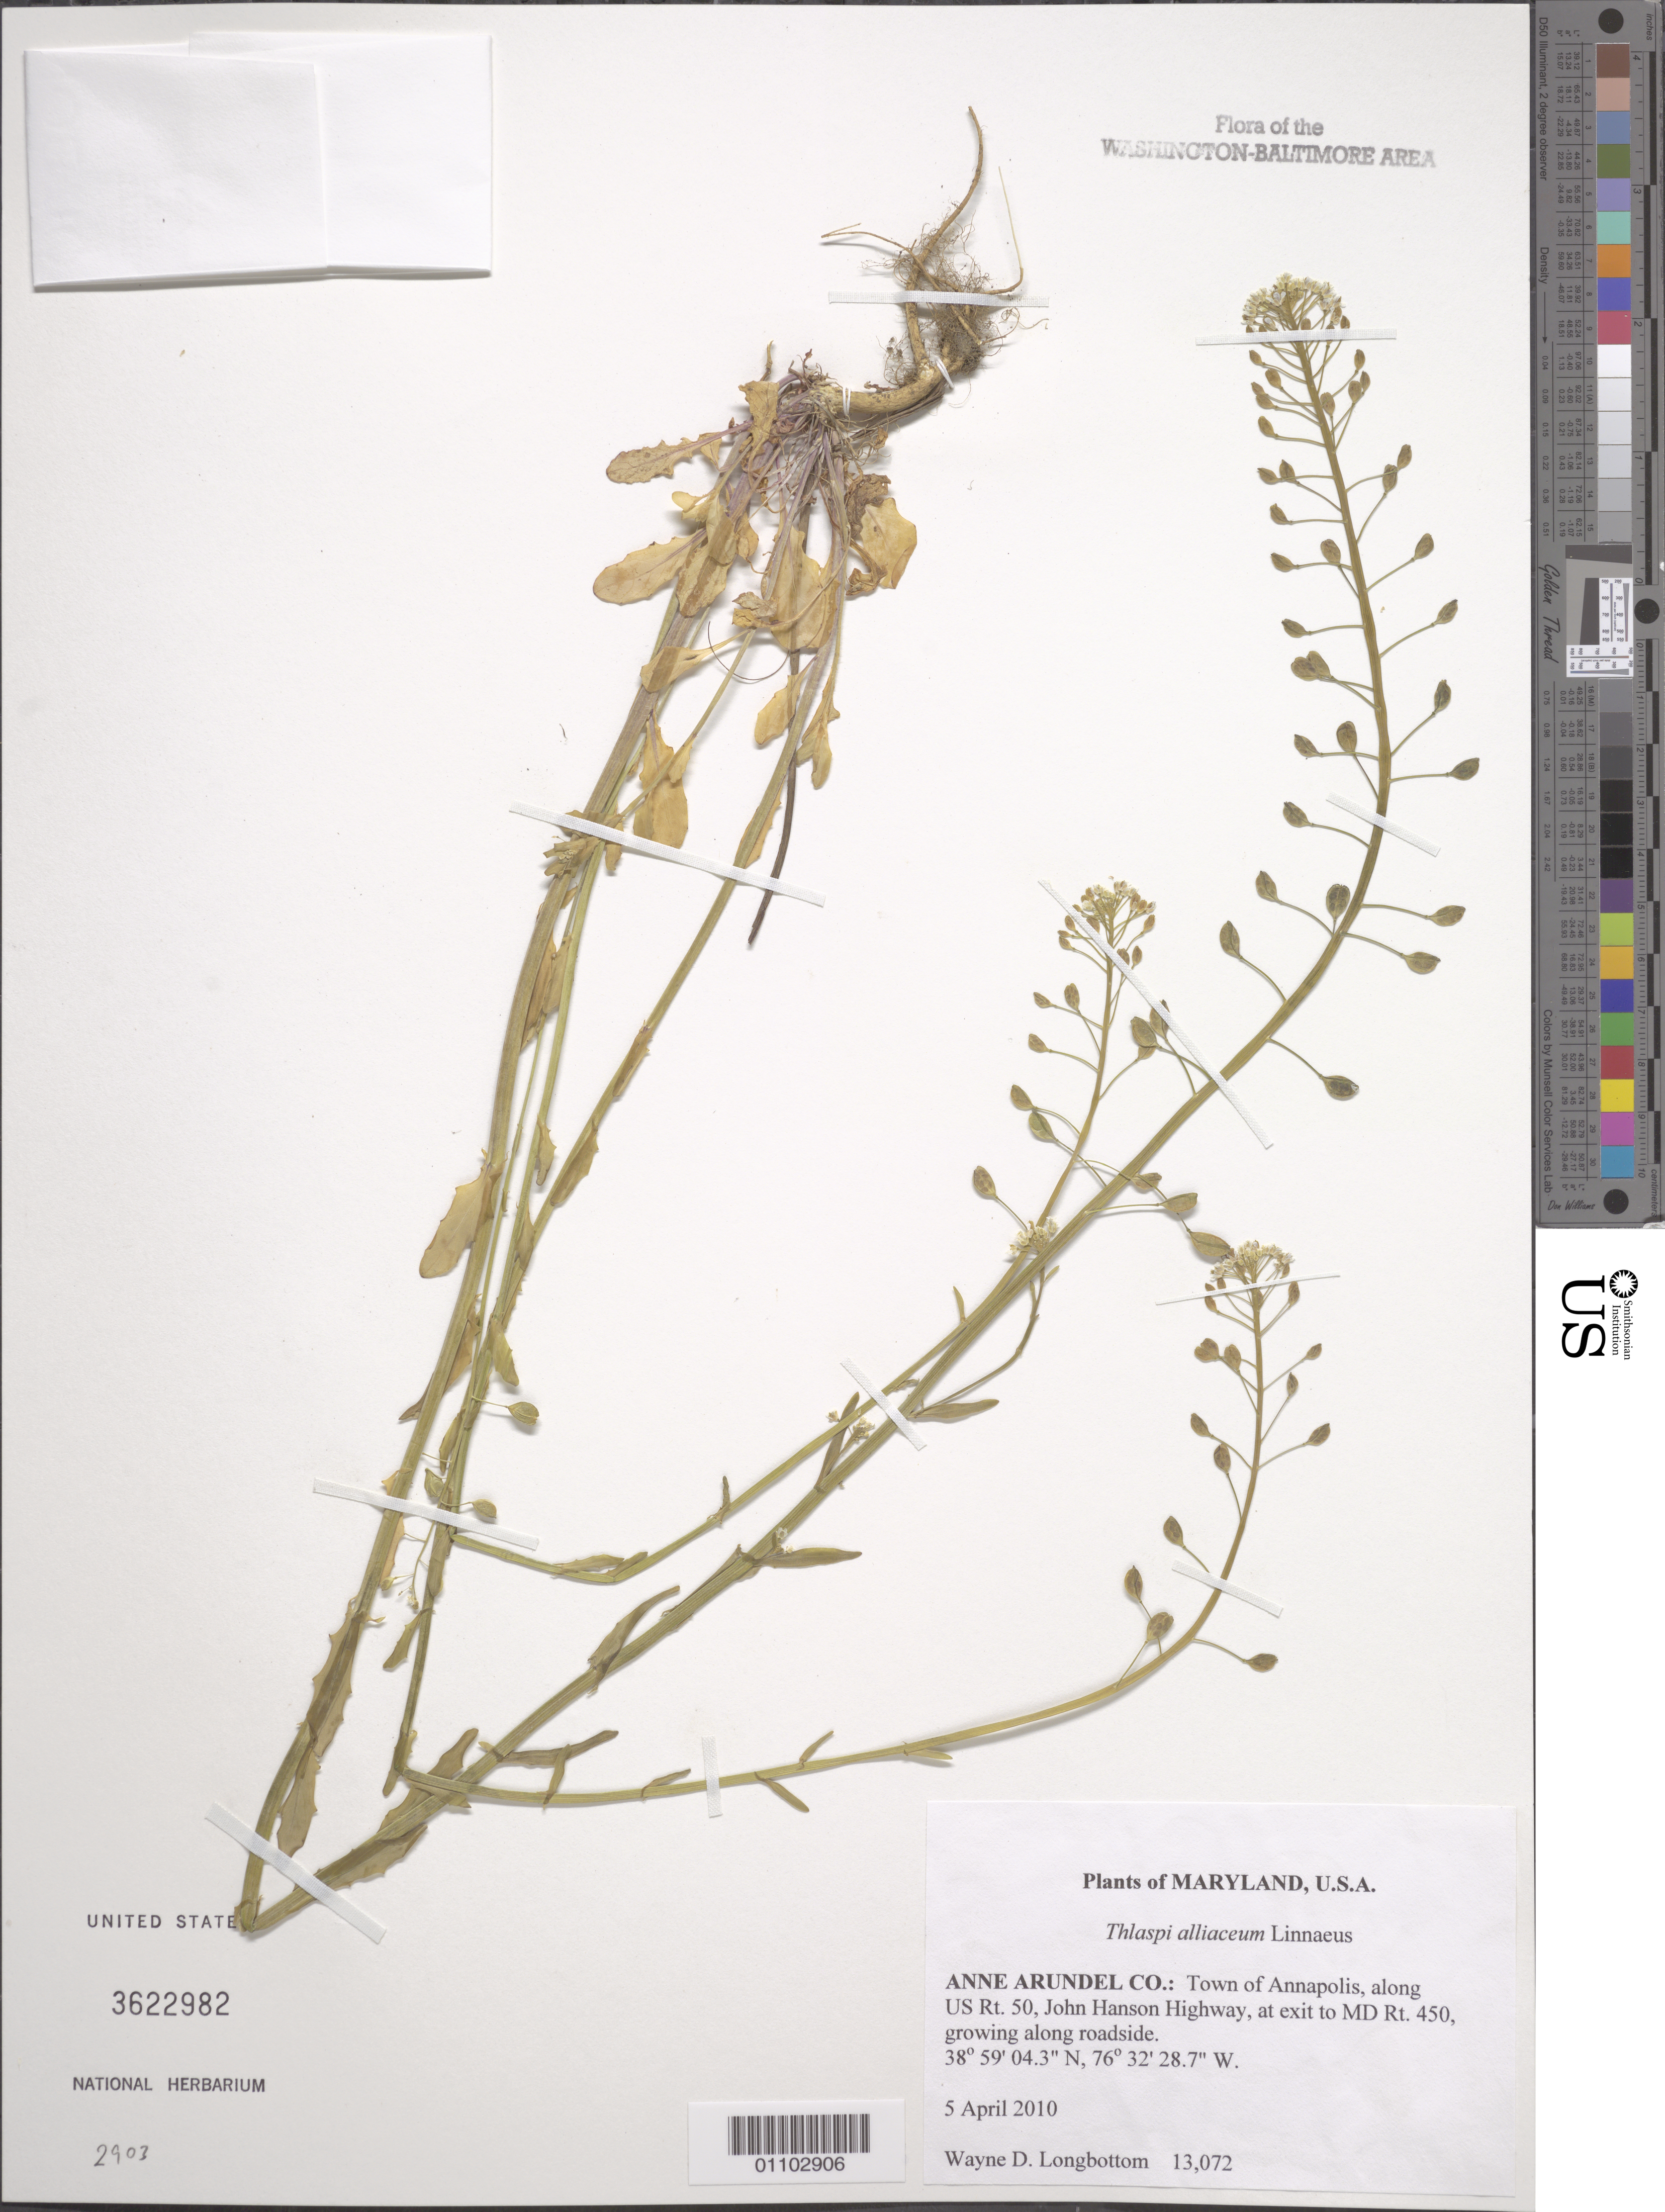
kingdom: Plantae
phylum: Tracheophyta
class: Magnoliopsida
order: Brassicales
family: Brassicaceae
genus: Thlaspi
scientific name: Thlaspi alliaceum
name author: L.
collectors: W. D. Longbottom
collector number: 13072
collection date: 2010-04-05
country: United States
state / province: Maryland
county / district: Anne Arundel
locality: Town of Annapolis, along US Rt. 50, John Hanson Highway, at exit to MD Rt. 450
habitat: Growing along roadside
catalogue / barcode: US 3622982